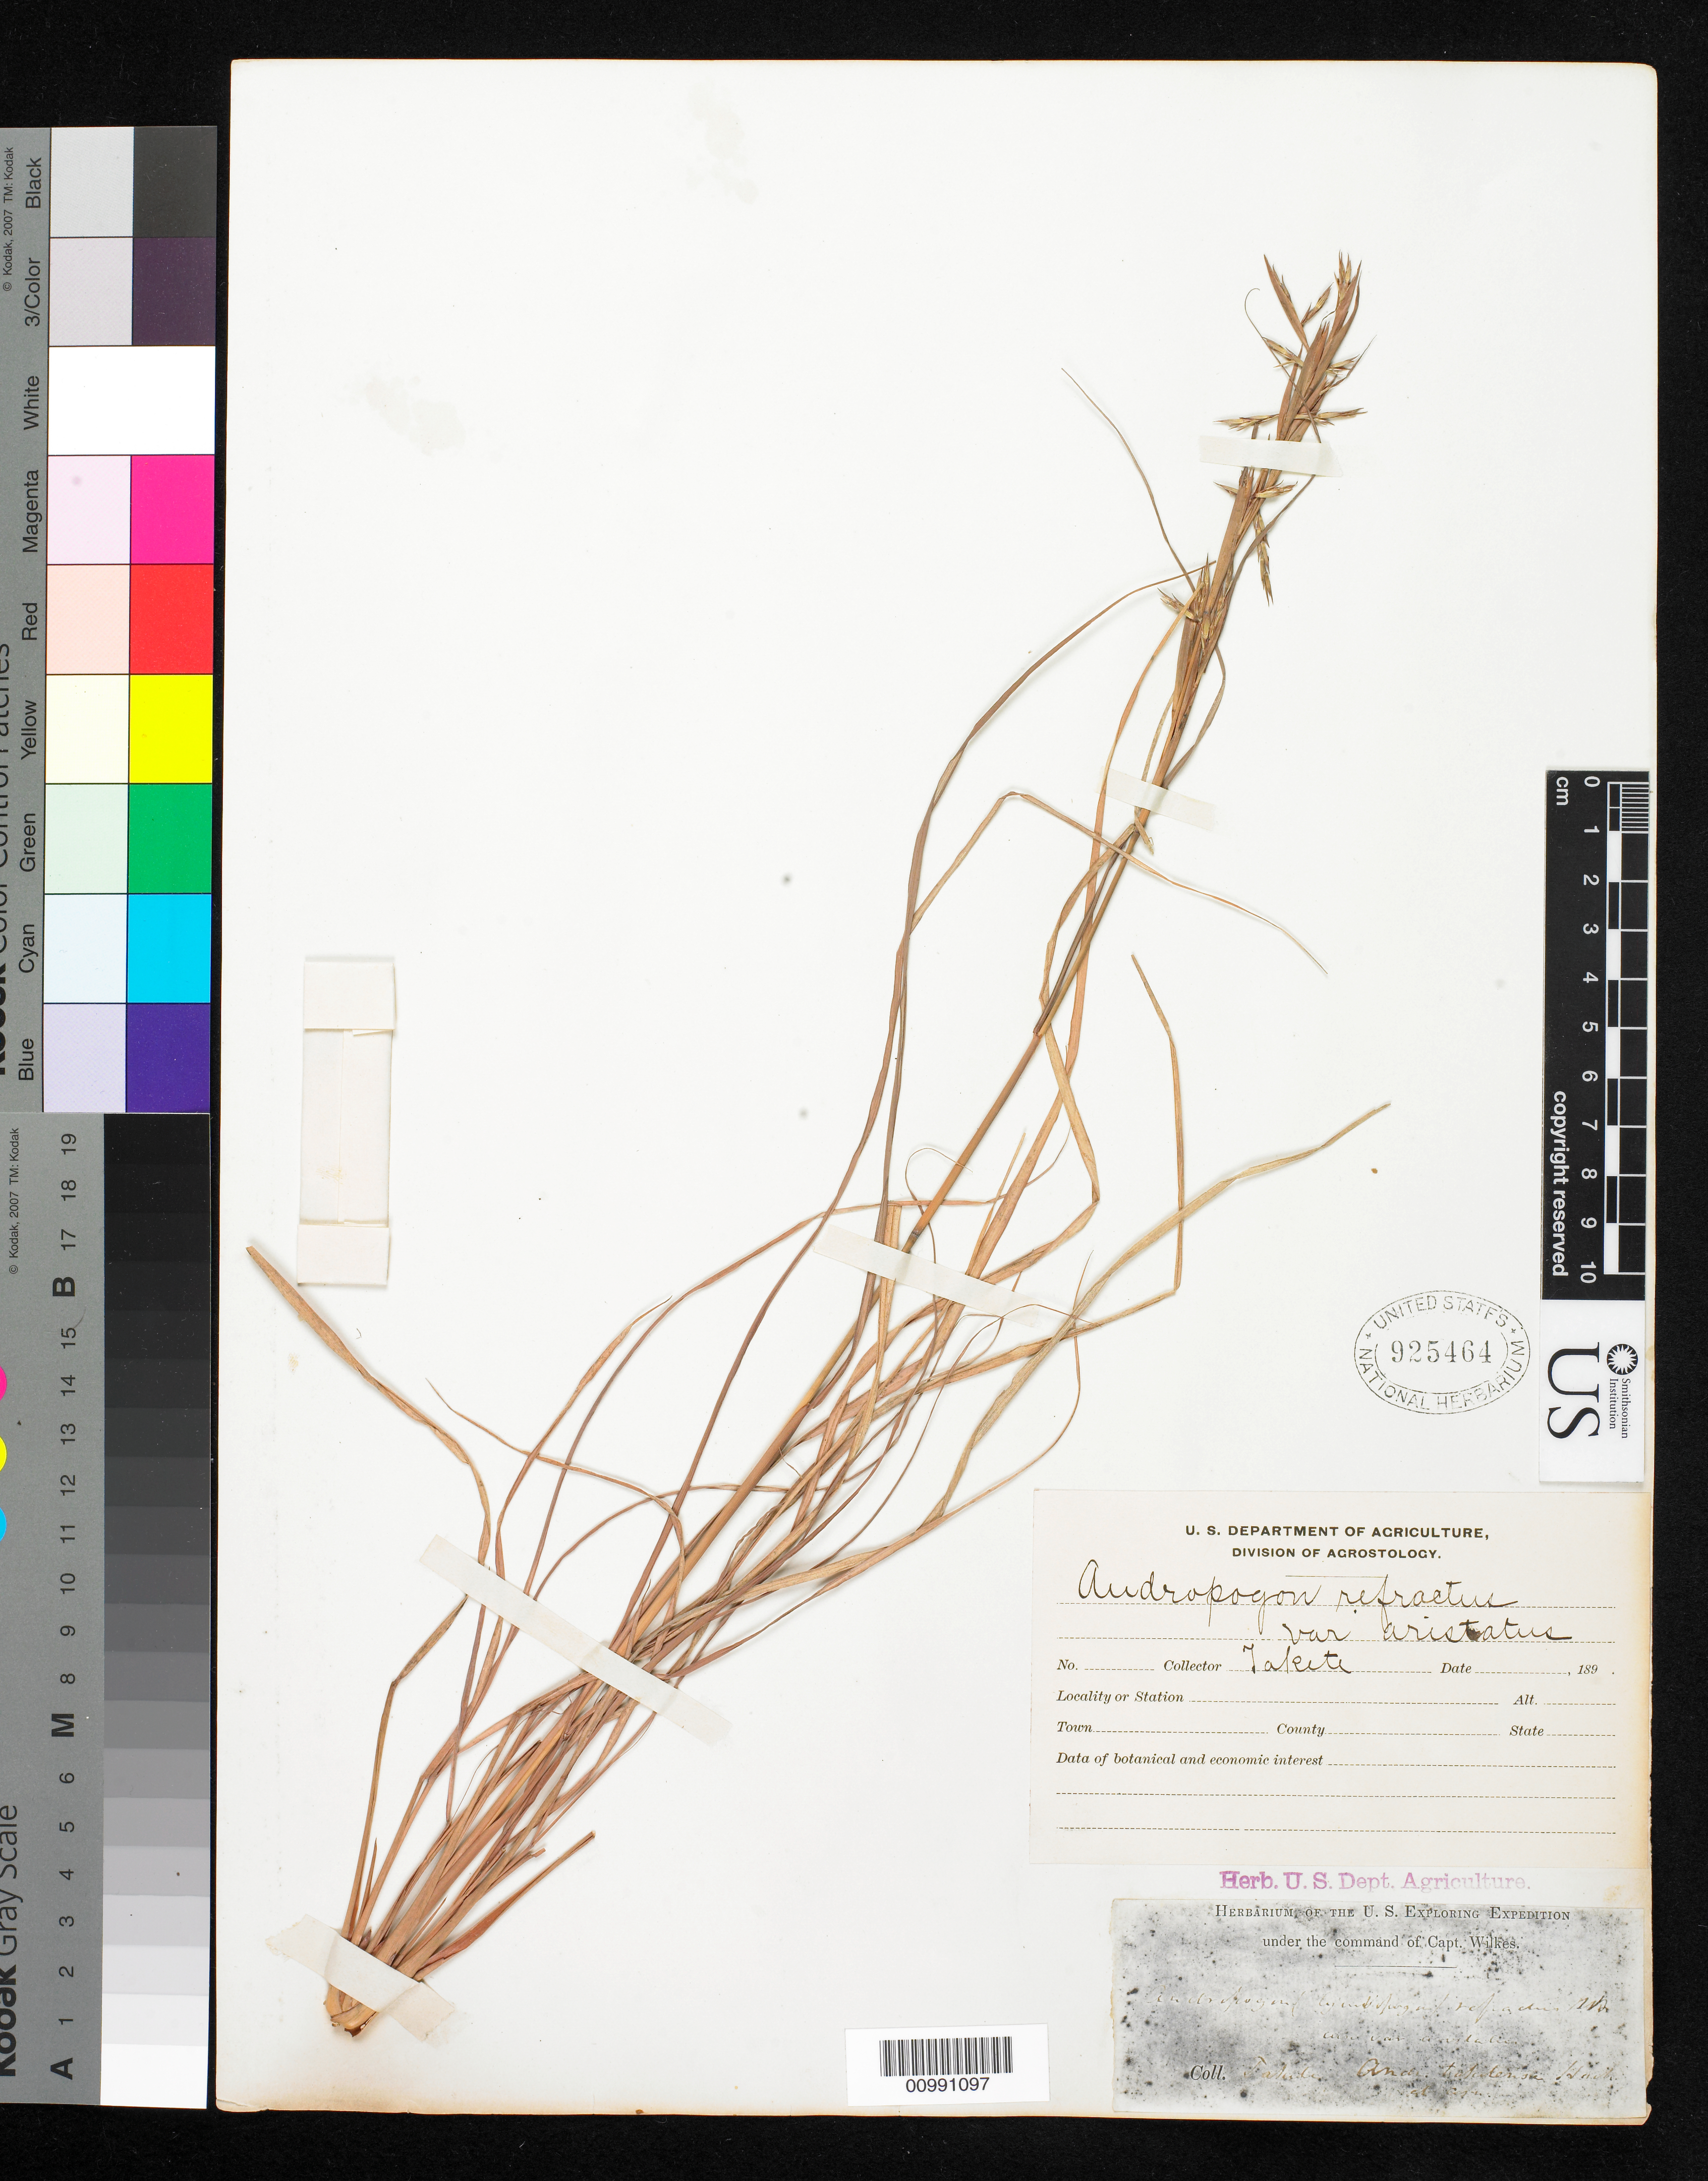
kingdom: Plantae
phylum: Tracheophyta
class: Liliopsida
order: Poales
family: Poaceae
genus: Cymbopogon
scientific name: Cymbopogon refractus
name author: (R. Br.) A. Camus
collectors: Wilkes Explor. Exped.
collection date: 1838/1842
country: French Polynesia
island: Tahiti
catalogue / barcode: US 925464